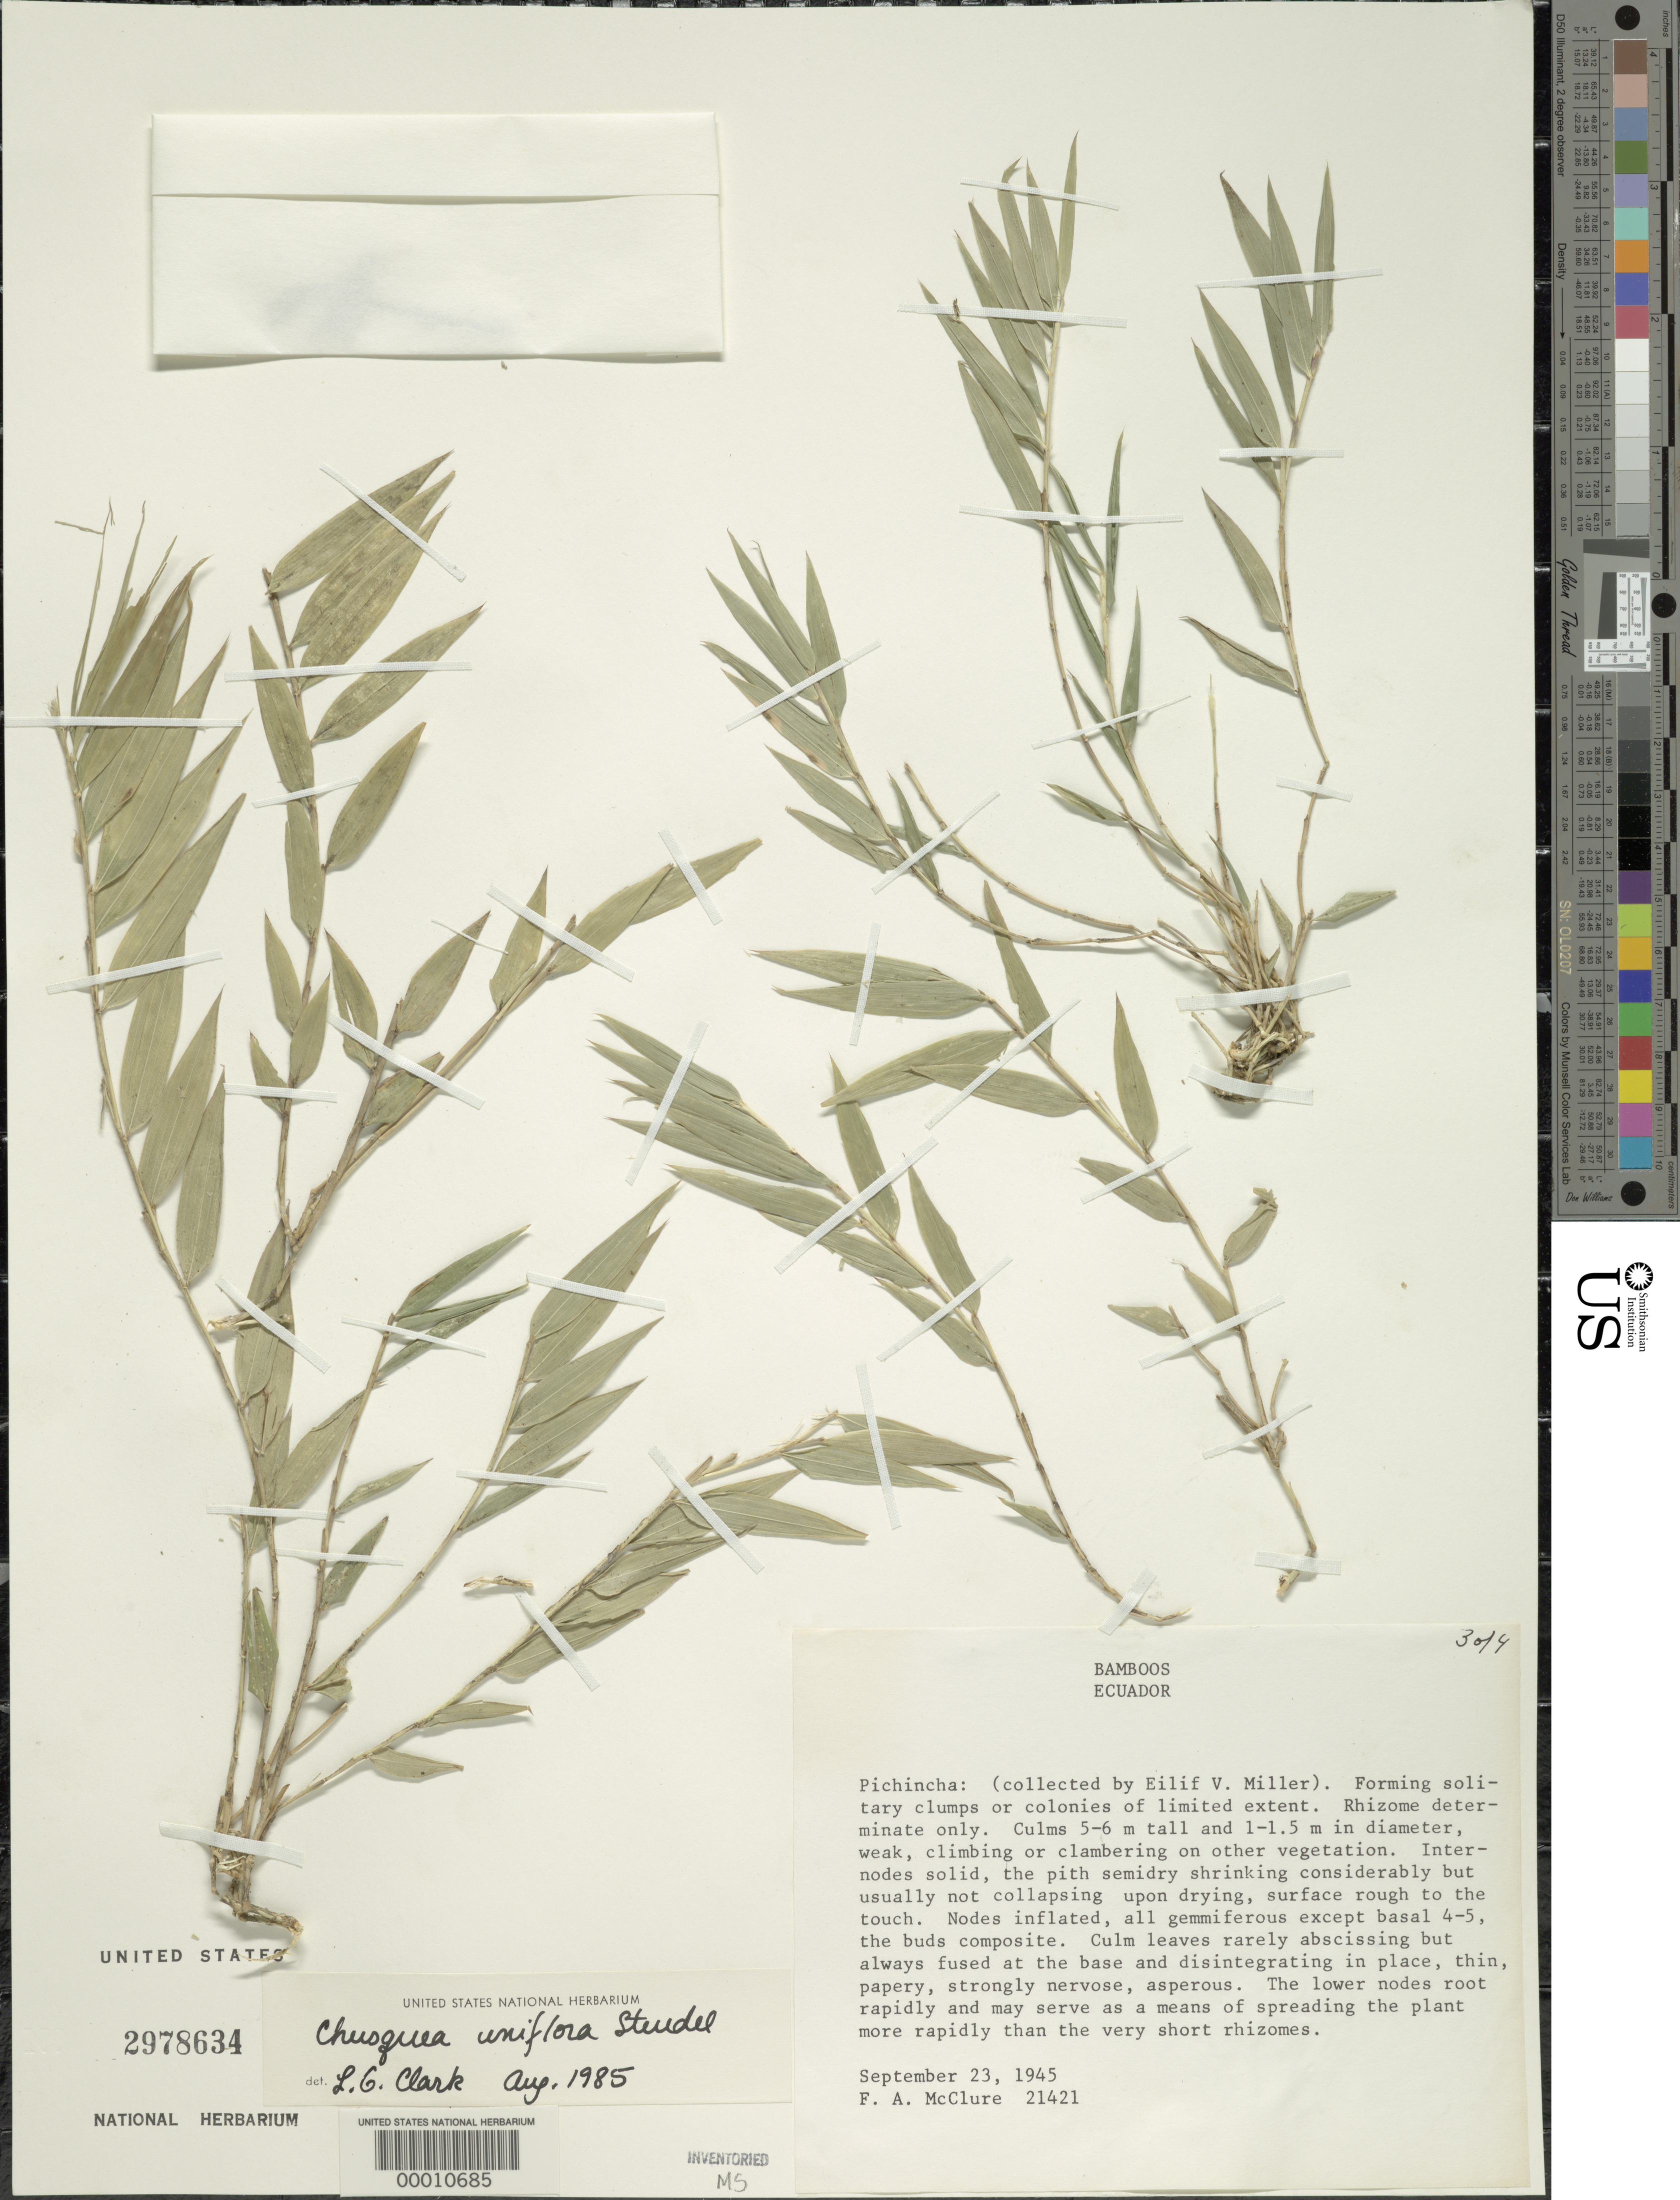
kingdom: Plantae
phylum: Tracheophyta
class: Liliopsida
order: Poales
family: Poaceae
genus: Chusquea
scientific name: Chusquea uniflora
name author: Steud.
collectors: E. V. Miller & F. A. McClure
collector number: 21421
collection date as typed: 23 Sep 1945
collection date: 1945-09-23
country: Ecuador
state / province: Pichincha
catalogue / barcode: US 2978634